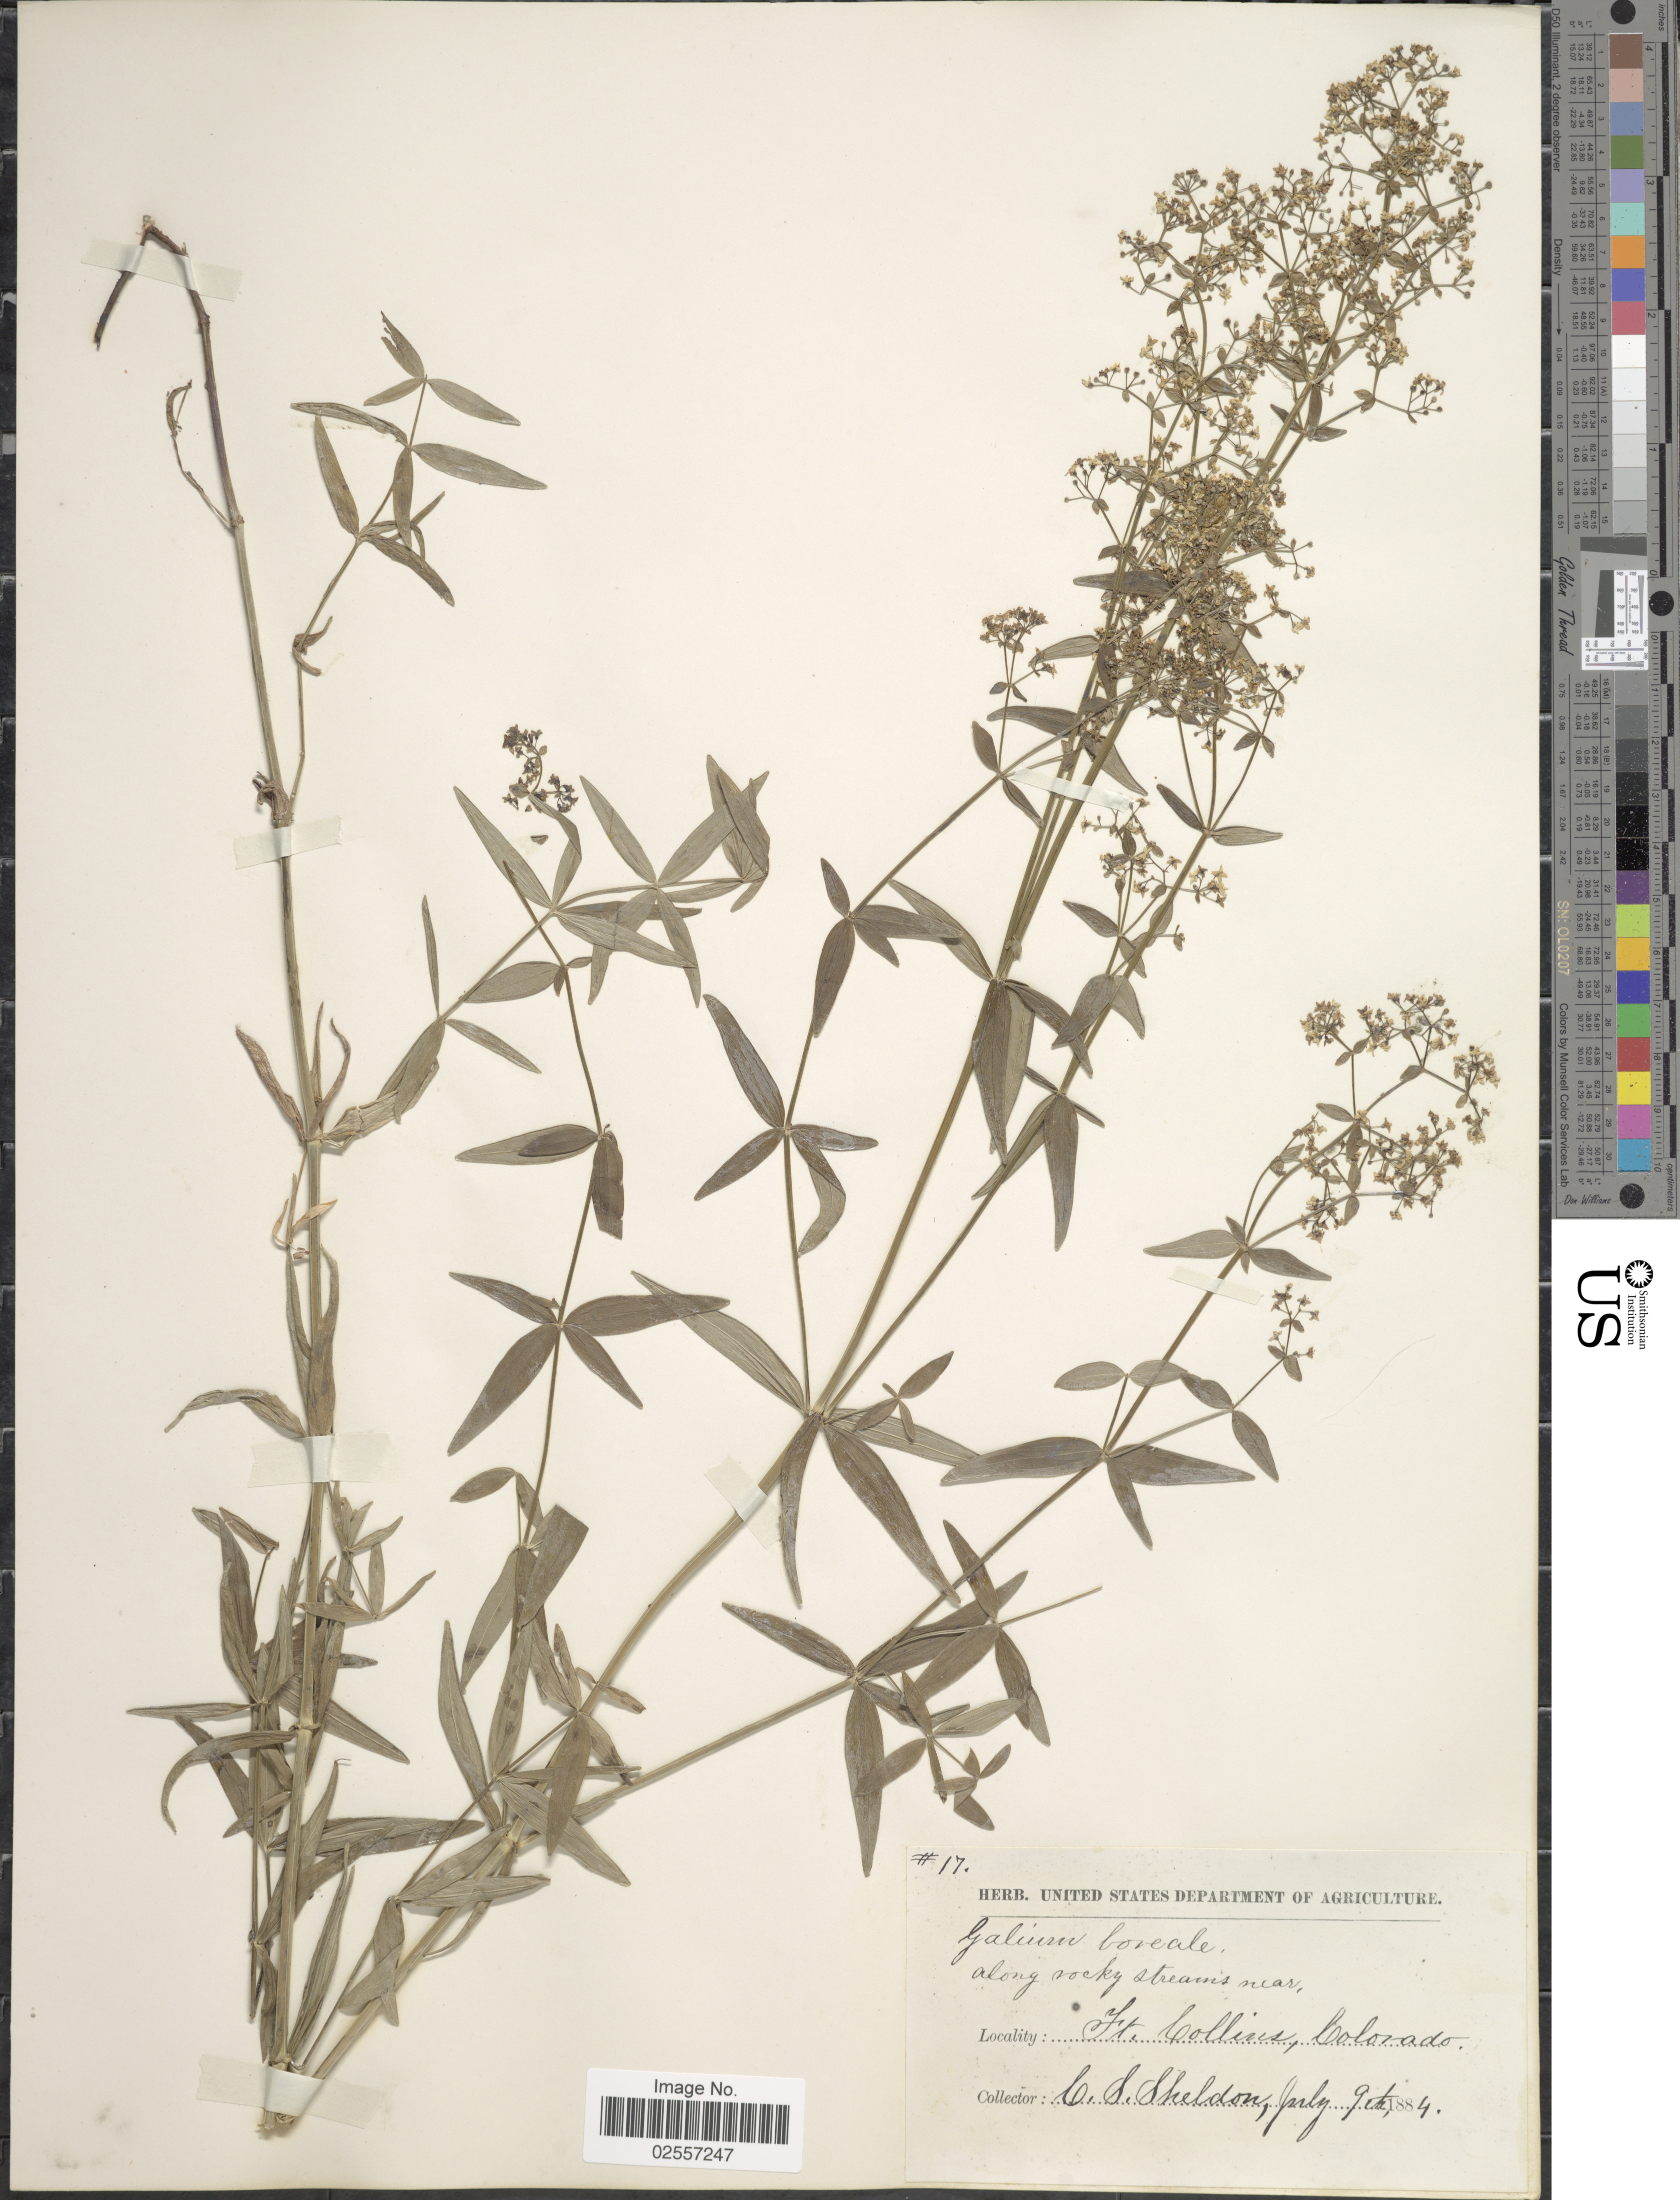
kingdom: Plantae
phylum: Tracheophyta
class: Magnoliopsida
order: Gentianales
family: Rubiaceae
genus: Galium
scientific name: Galium boreale L.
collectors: C. S. Sheldon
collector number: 17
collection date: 1884-07-09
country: United States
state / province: Colorado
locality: Near Ft. Collins